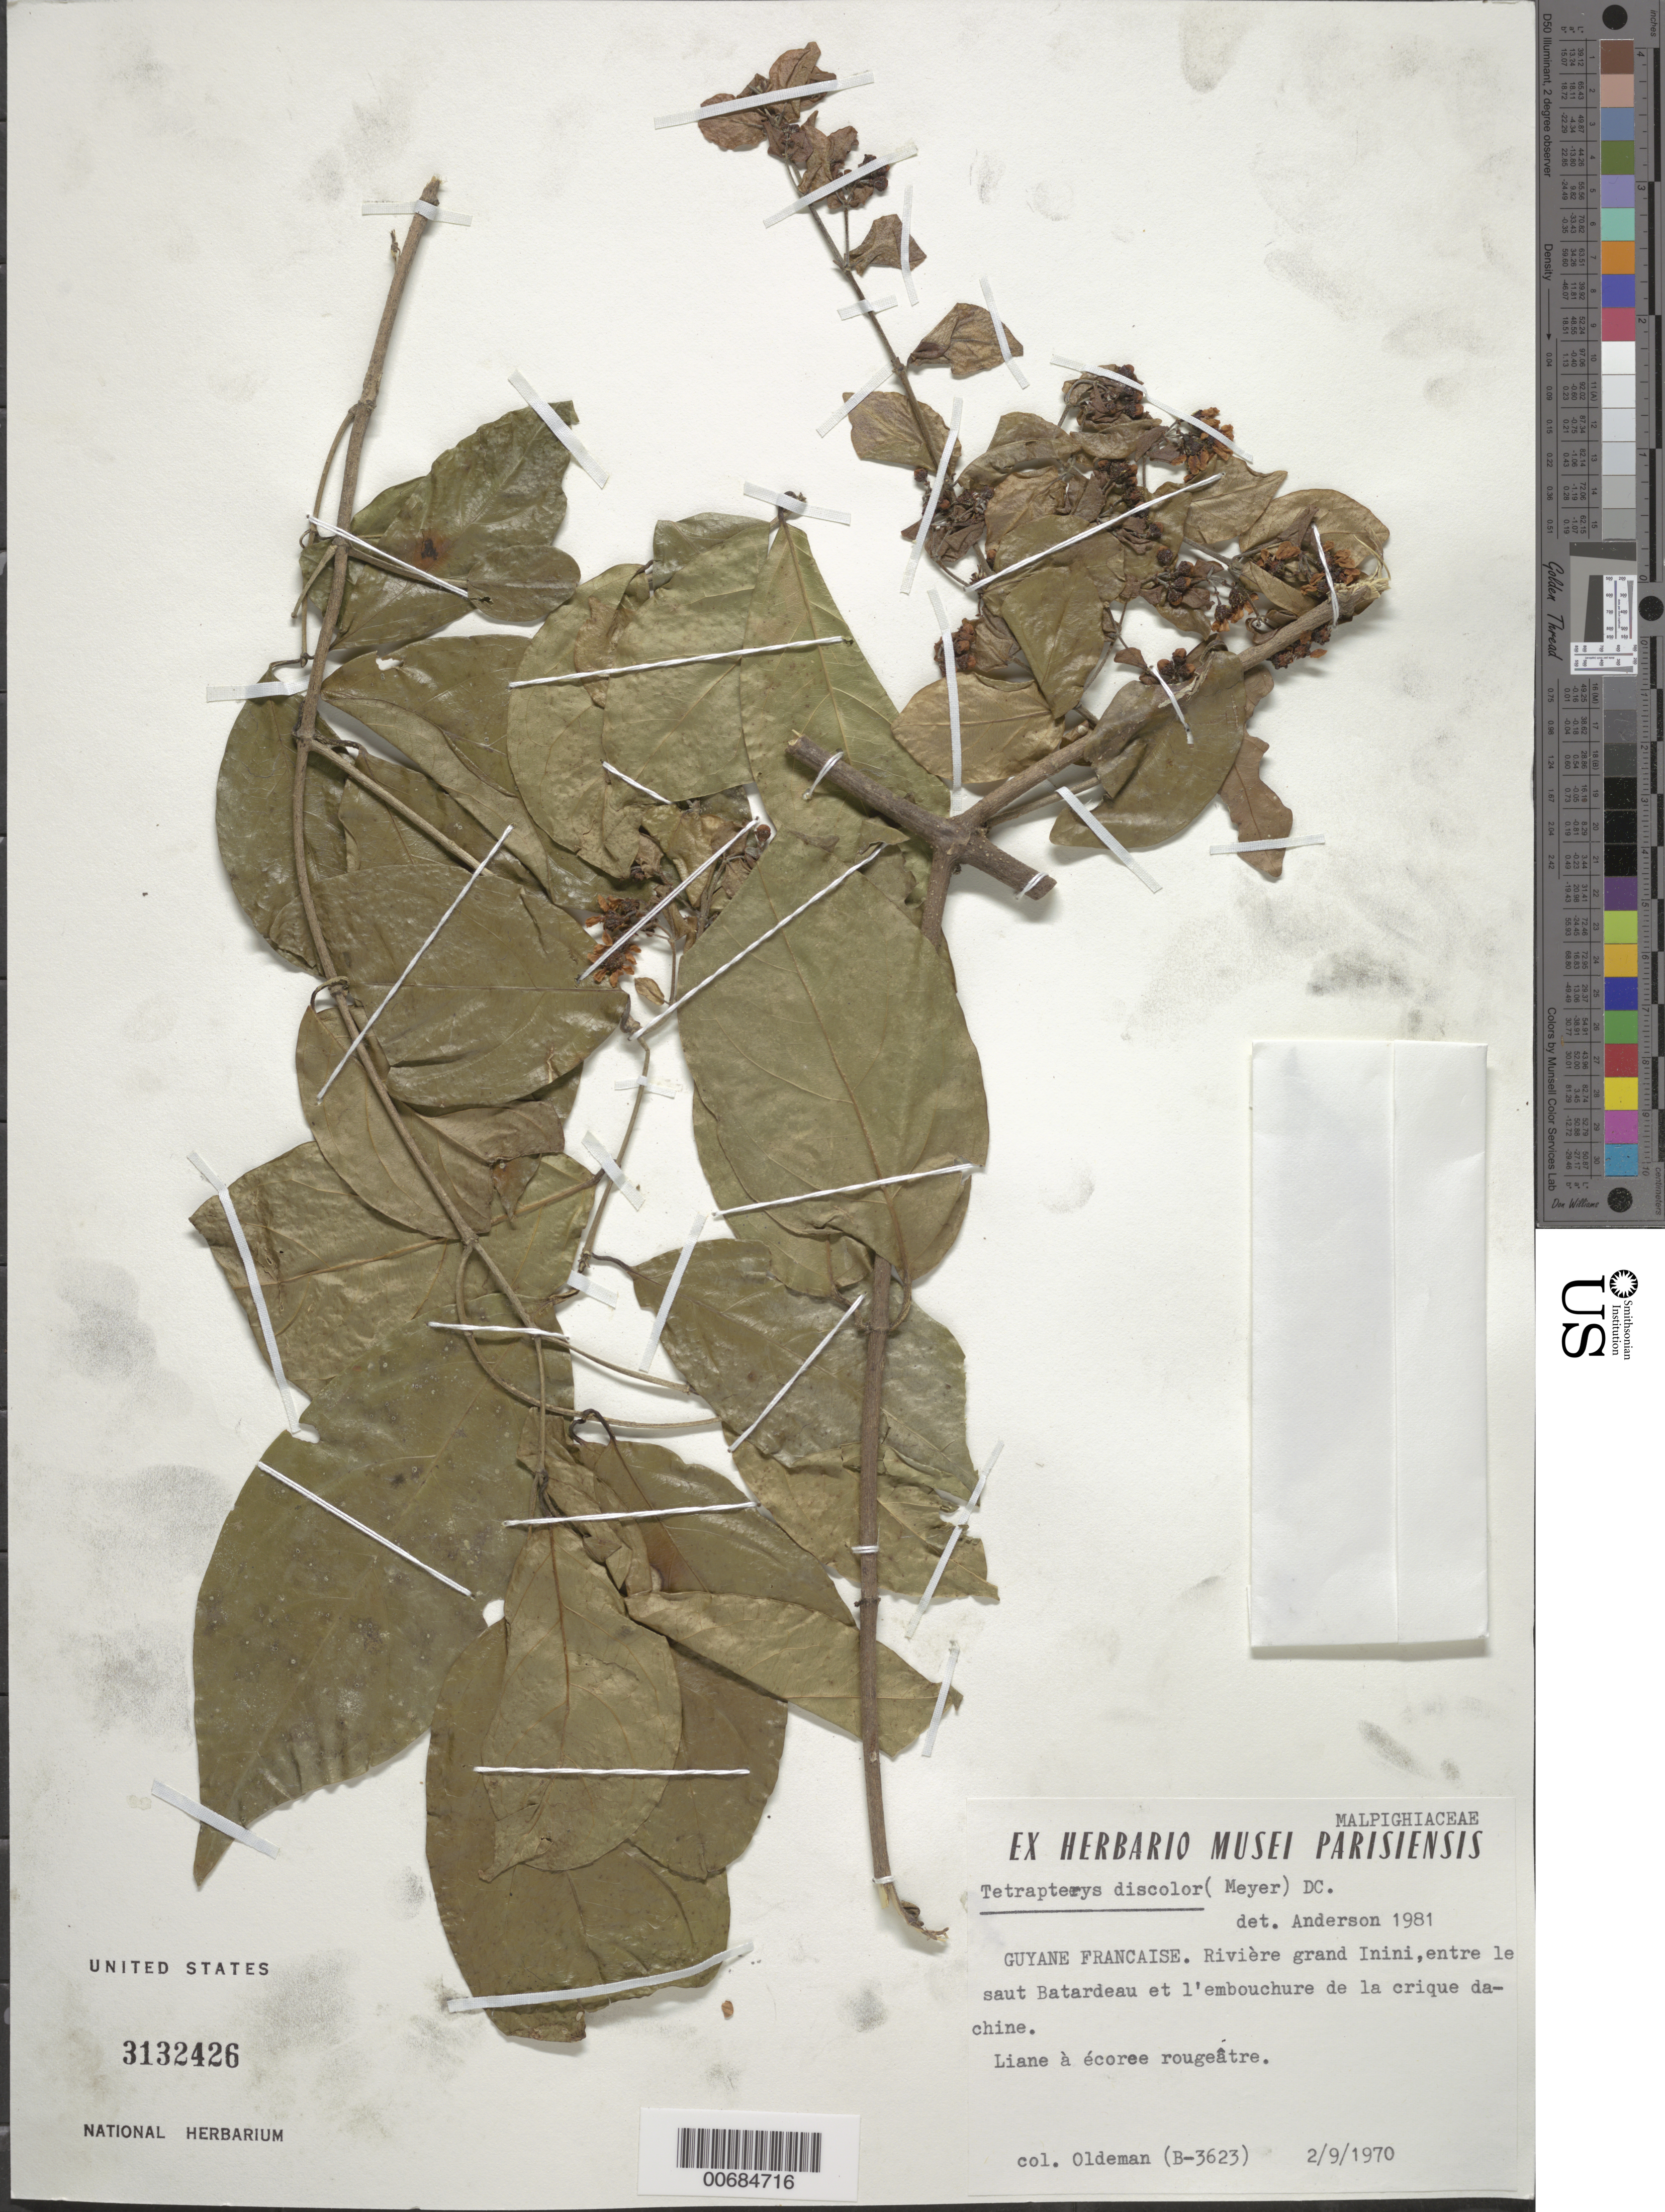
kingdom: Plantae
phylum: Tracheophyta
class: Magnoliopsida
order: Malpighiales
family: Malpighiaceae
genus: Tetrapterys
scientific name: Tetrapterys discolor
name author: (G. Mey.) DC.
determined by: Anderson, W. R., (MICH), University of Michigan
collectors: R. Oldeman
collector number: B 3623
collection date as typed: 2-Sep-70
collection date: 1970-09-02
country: French Guiana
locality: Rivière Grand Inini, entre le Saut Batardeau et l'embouchure de la crique Dachine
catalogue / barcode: US 3132426